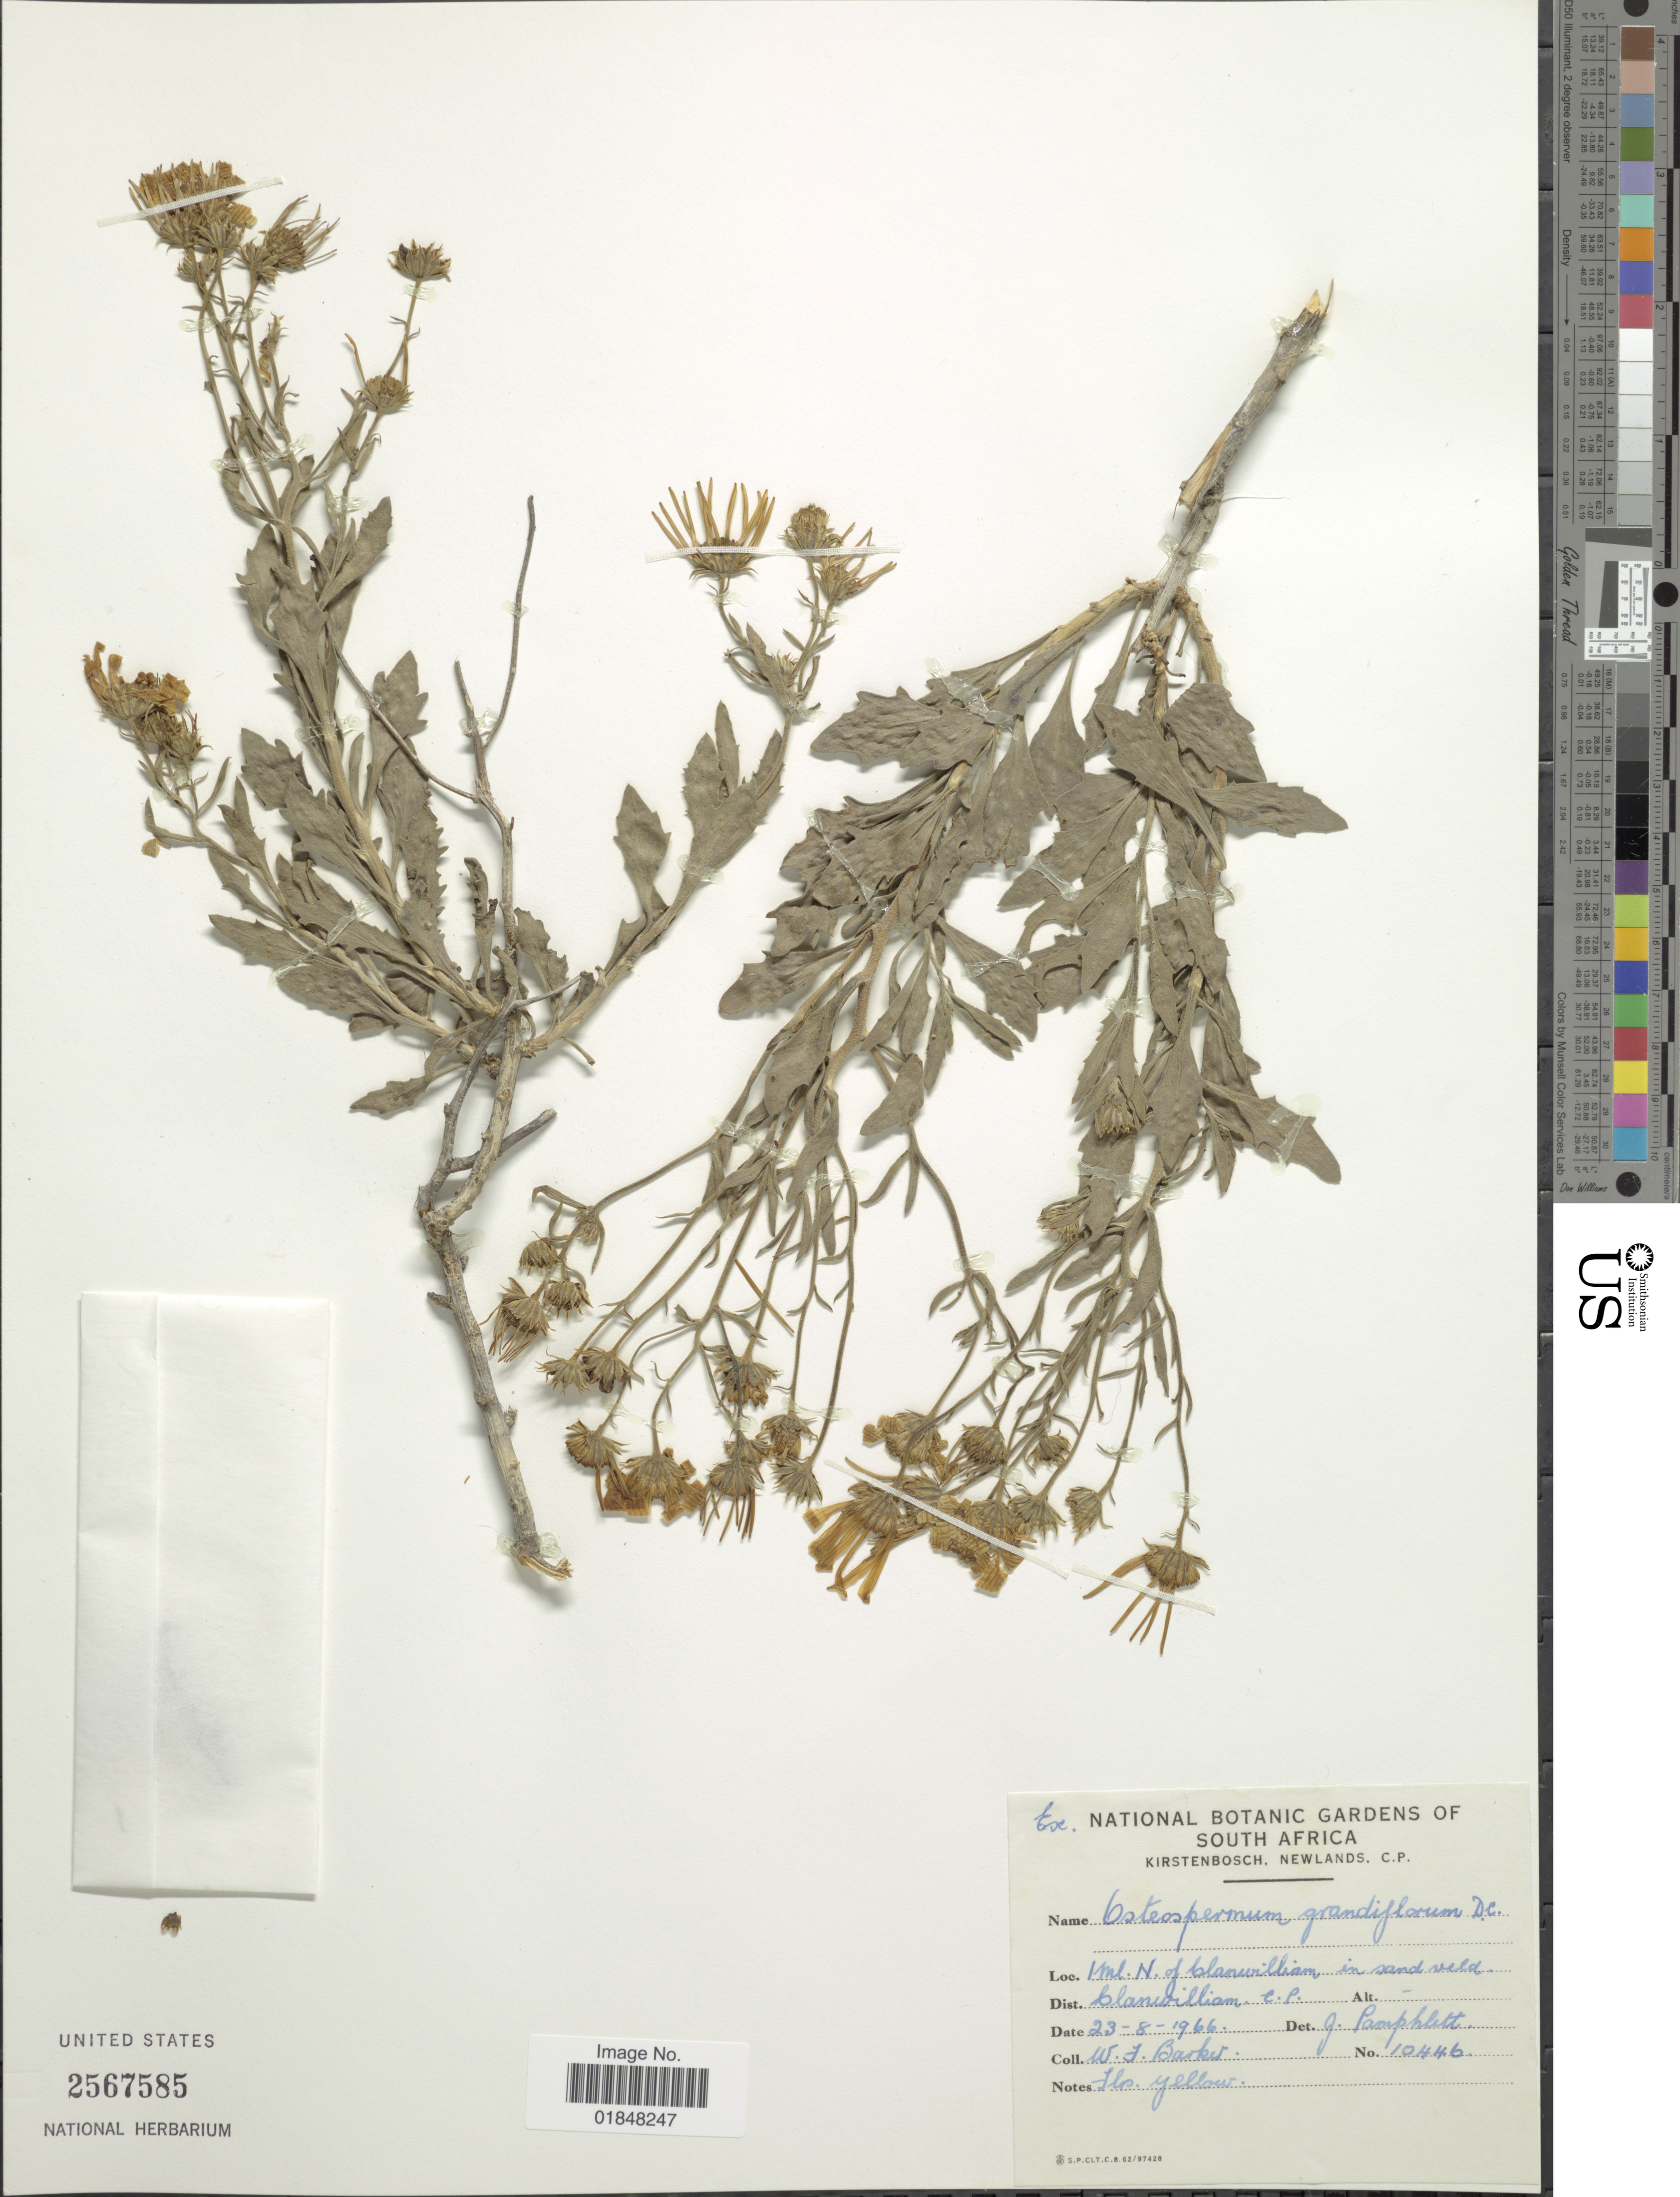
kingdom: Plantae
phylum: Tracheophyta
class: Magnoliopsida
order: Asterales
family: Asteraceae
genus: Osteospermum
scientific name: Osteospermum grandiflorum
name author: DC.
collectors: W. F. Barker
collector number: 10446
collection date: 1966-08-23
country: South Africa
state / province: Western Cape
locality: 1 ml N of Clanwilliamm Dist. Clanwilliam C.P.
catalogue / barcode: US 2567585